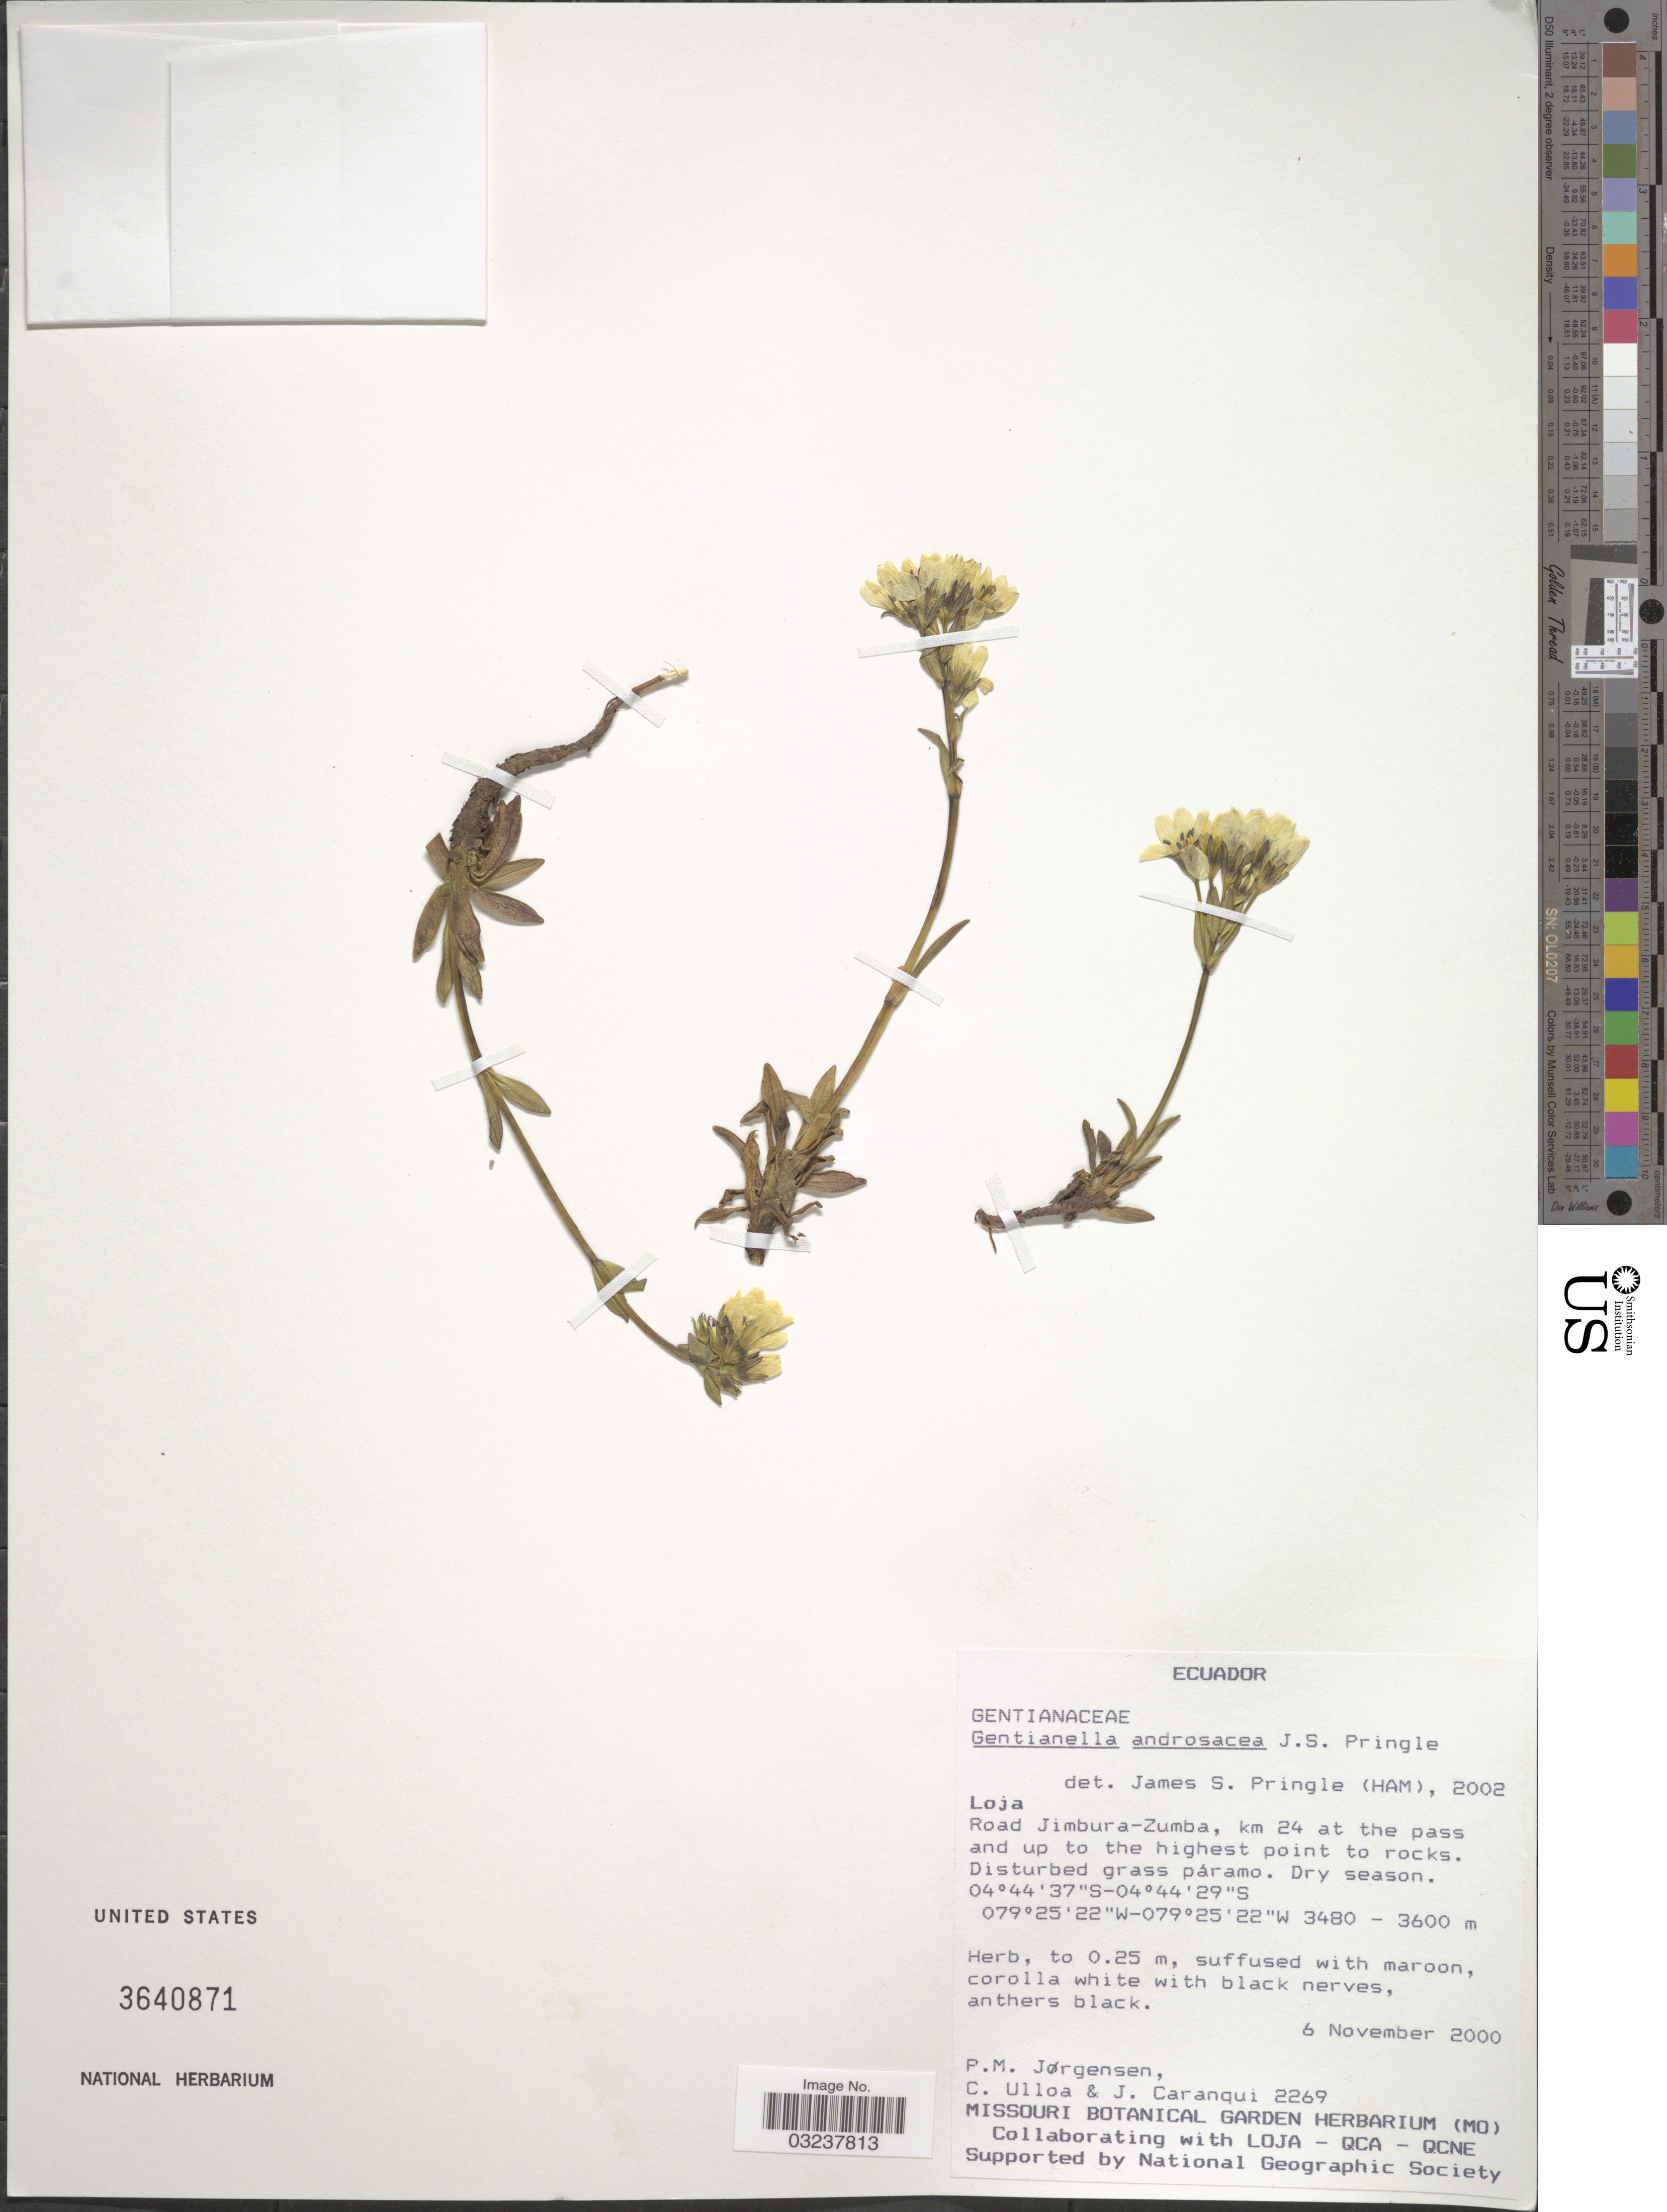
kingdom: Plantae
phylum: Tracheophyta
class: Magnoliopsida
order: Gentianales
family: Gentianaceae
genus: Gentianella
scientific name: Gentianella androsacea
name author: J.S. Pringle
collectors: P. Jørgensen, C. Ulloa & J. Caranqui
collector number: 2269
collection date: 2000-11-06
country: Ecuador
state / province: Loja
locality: Road Jimbura-Zumba, km 24 at the pass and up to the highest point to rocks.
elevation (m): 3480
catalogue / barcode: US 3640871